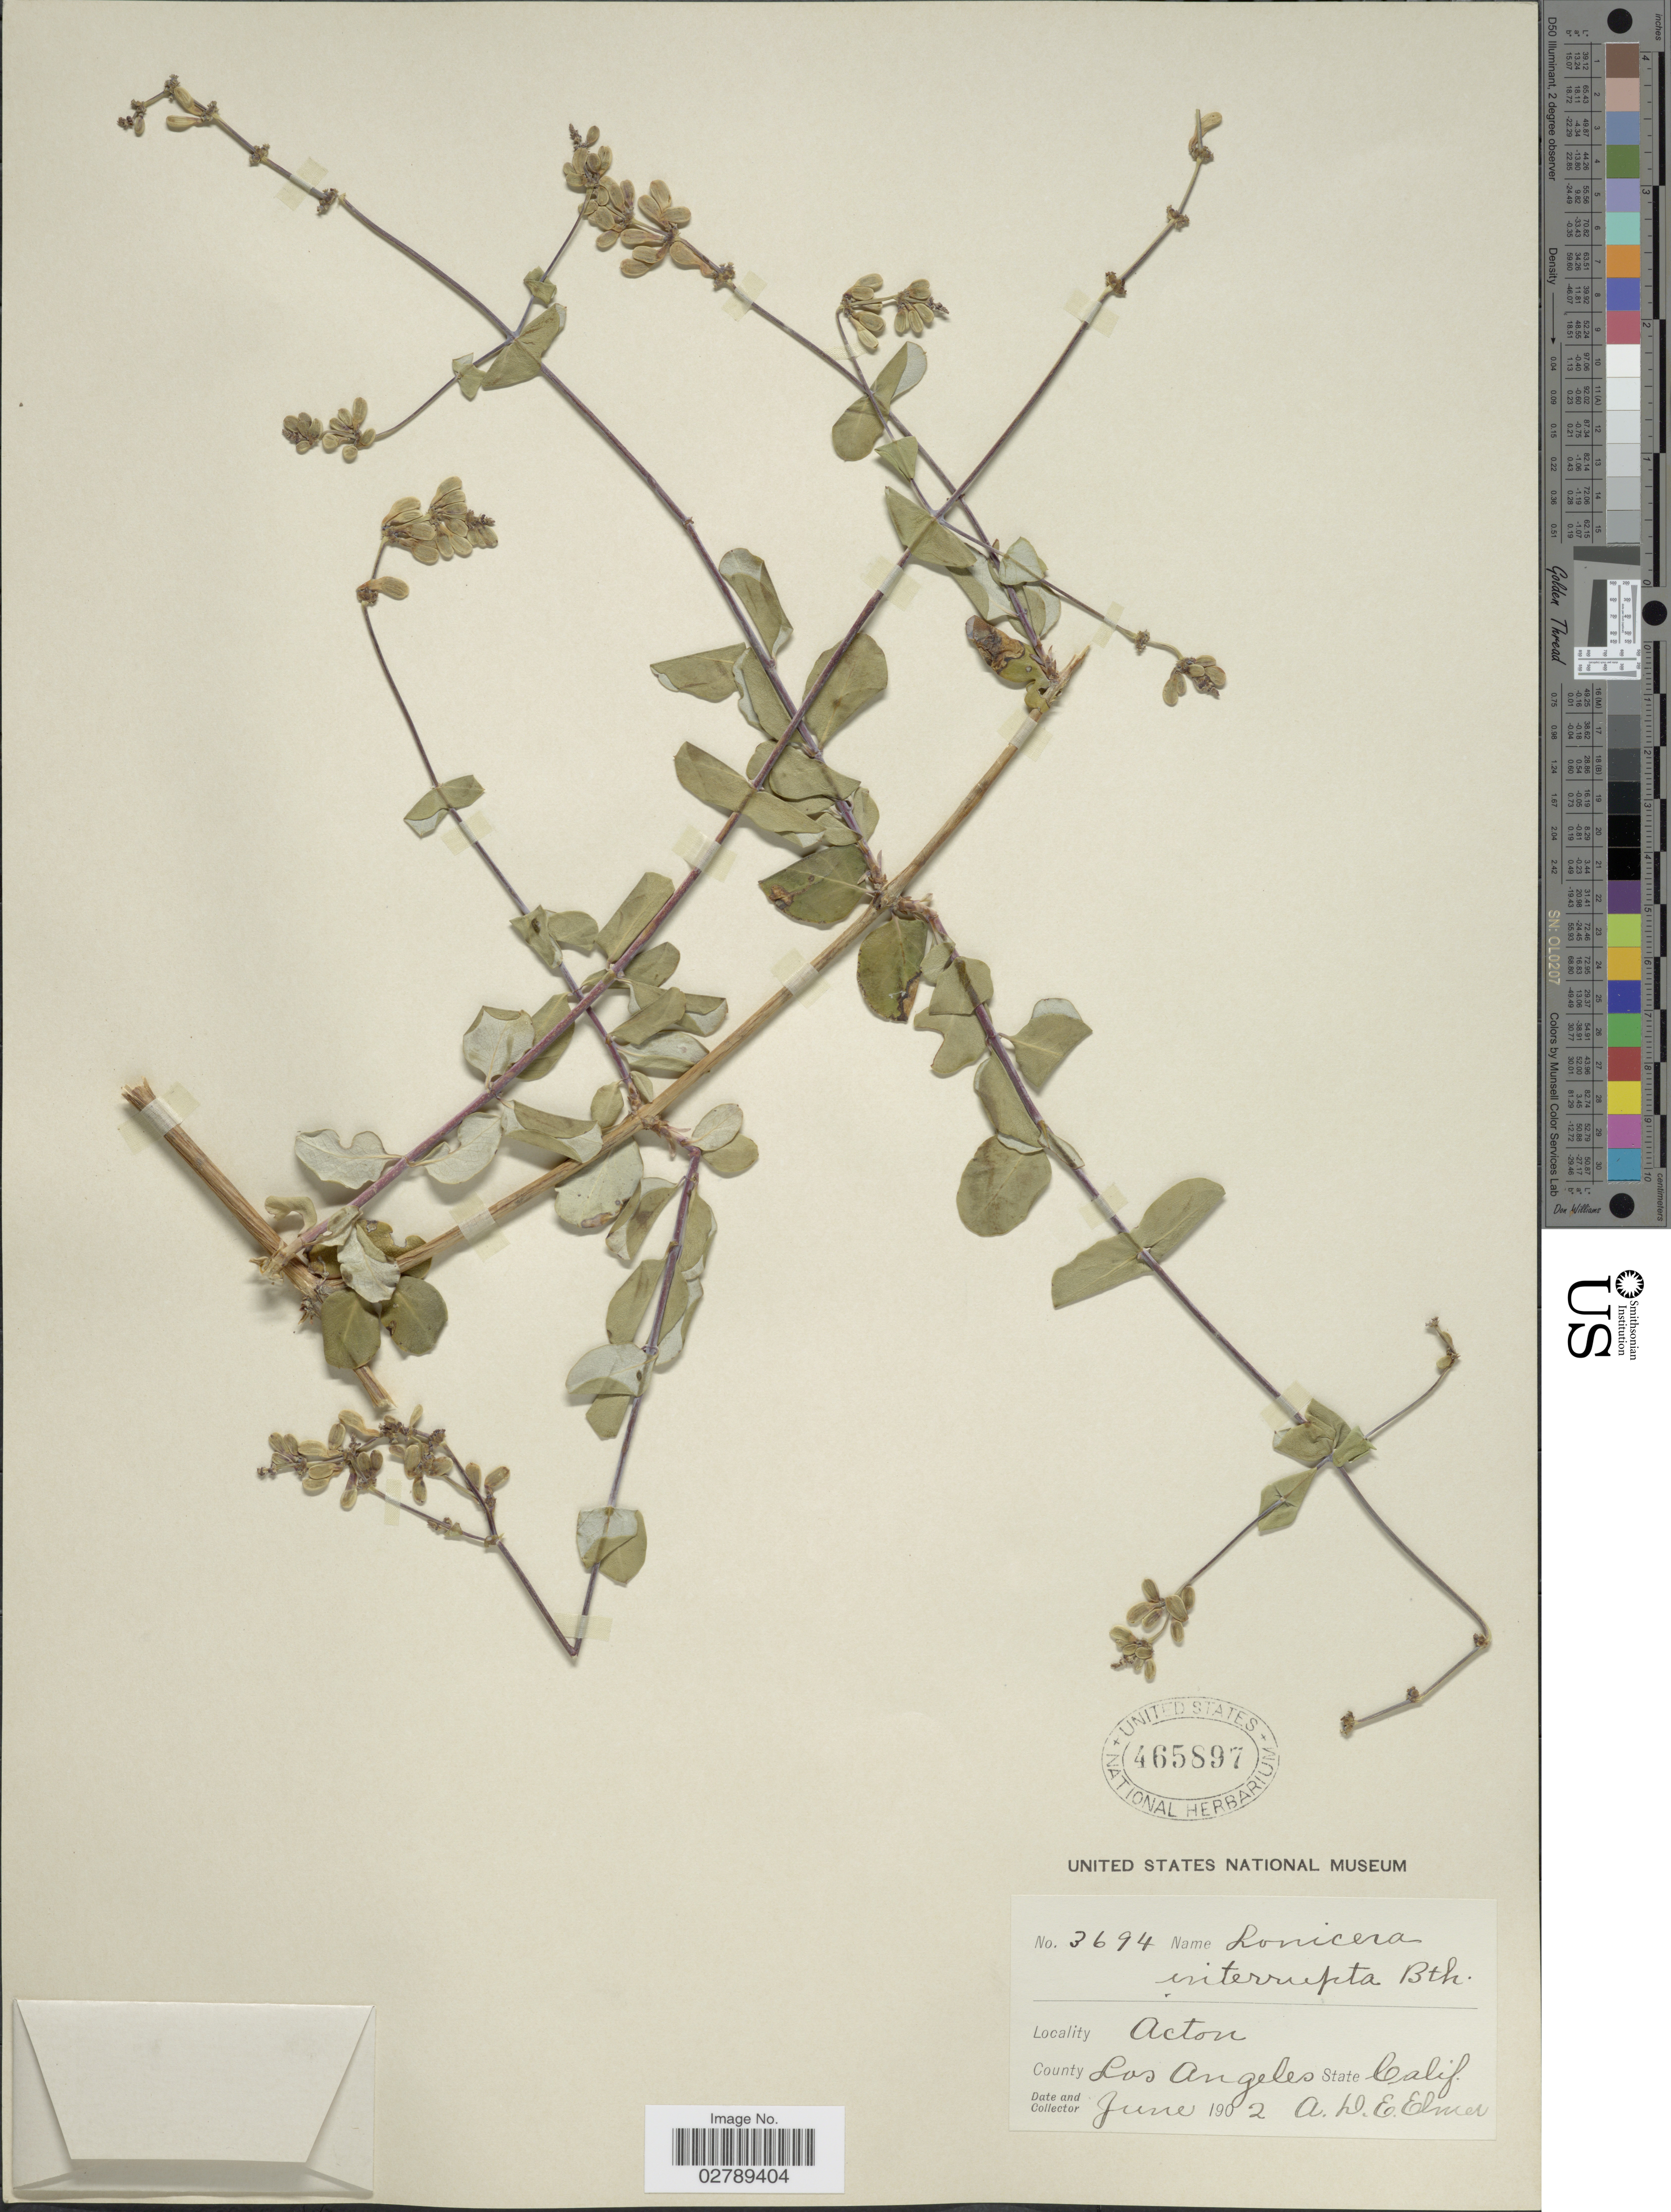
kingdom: Plantae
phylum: Tracheophyta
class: Magnoliopsida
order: Dipsacales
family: Caprifoliaceae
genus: Lonicera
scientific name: Lonicera interrupta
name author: Benth.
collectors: A. D. E. Elmer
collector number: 3694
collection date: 1902-06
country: United States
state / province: California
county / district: Los Angeles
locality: Acton. County Los Angeles.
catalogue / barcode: US 465897